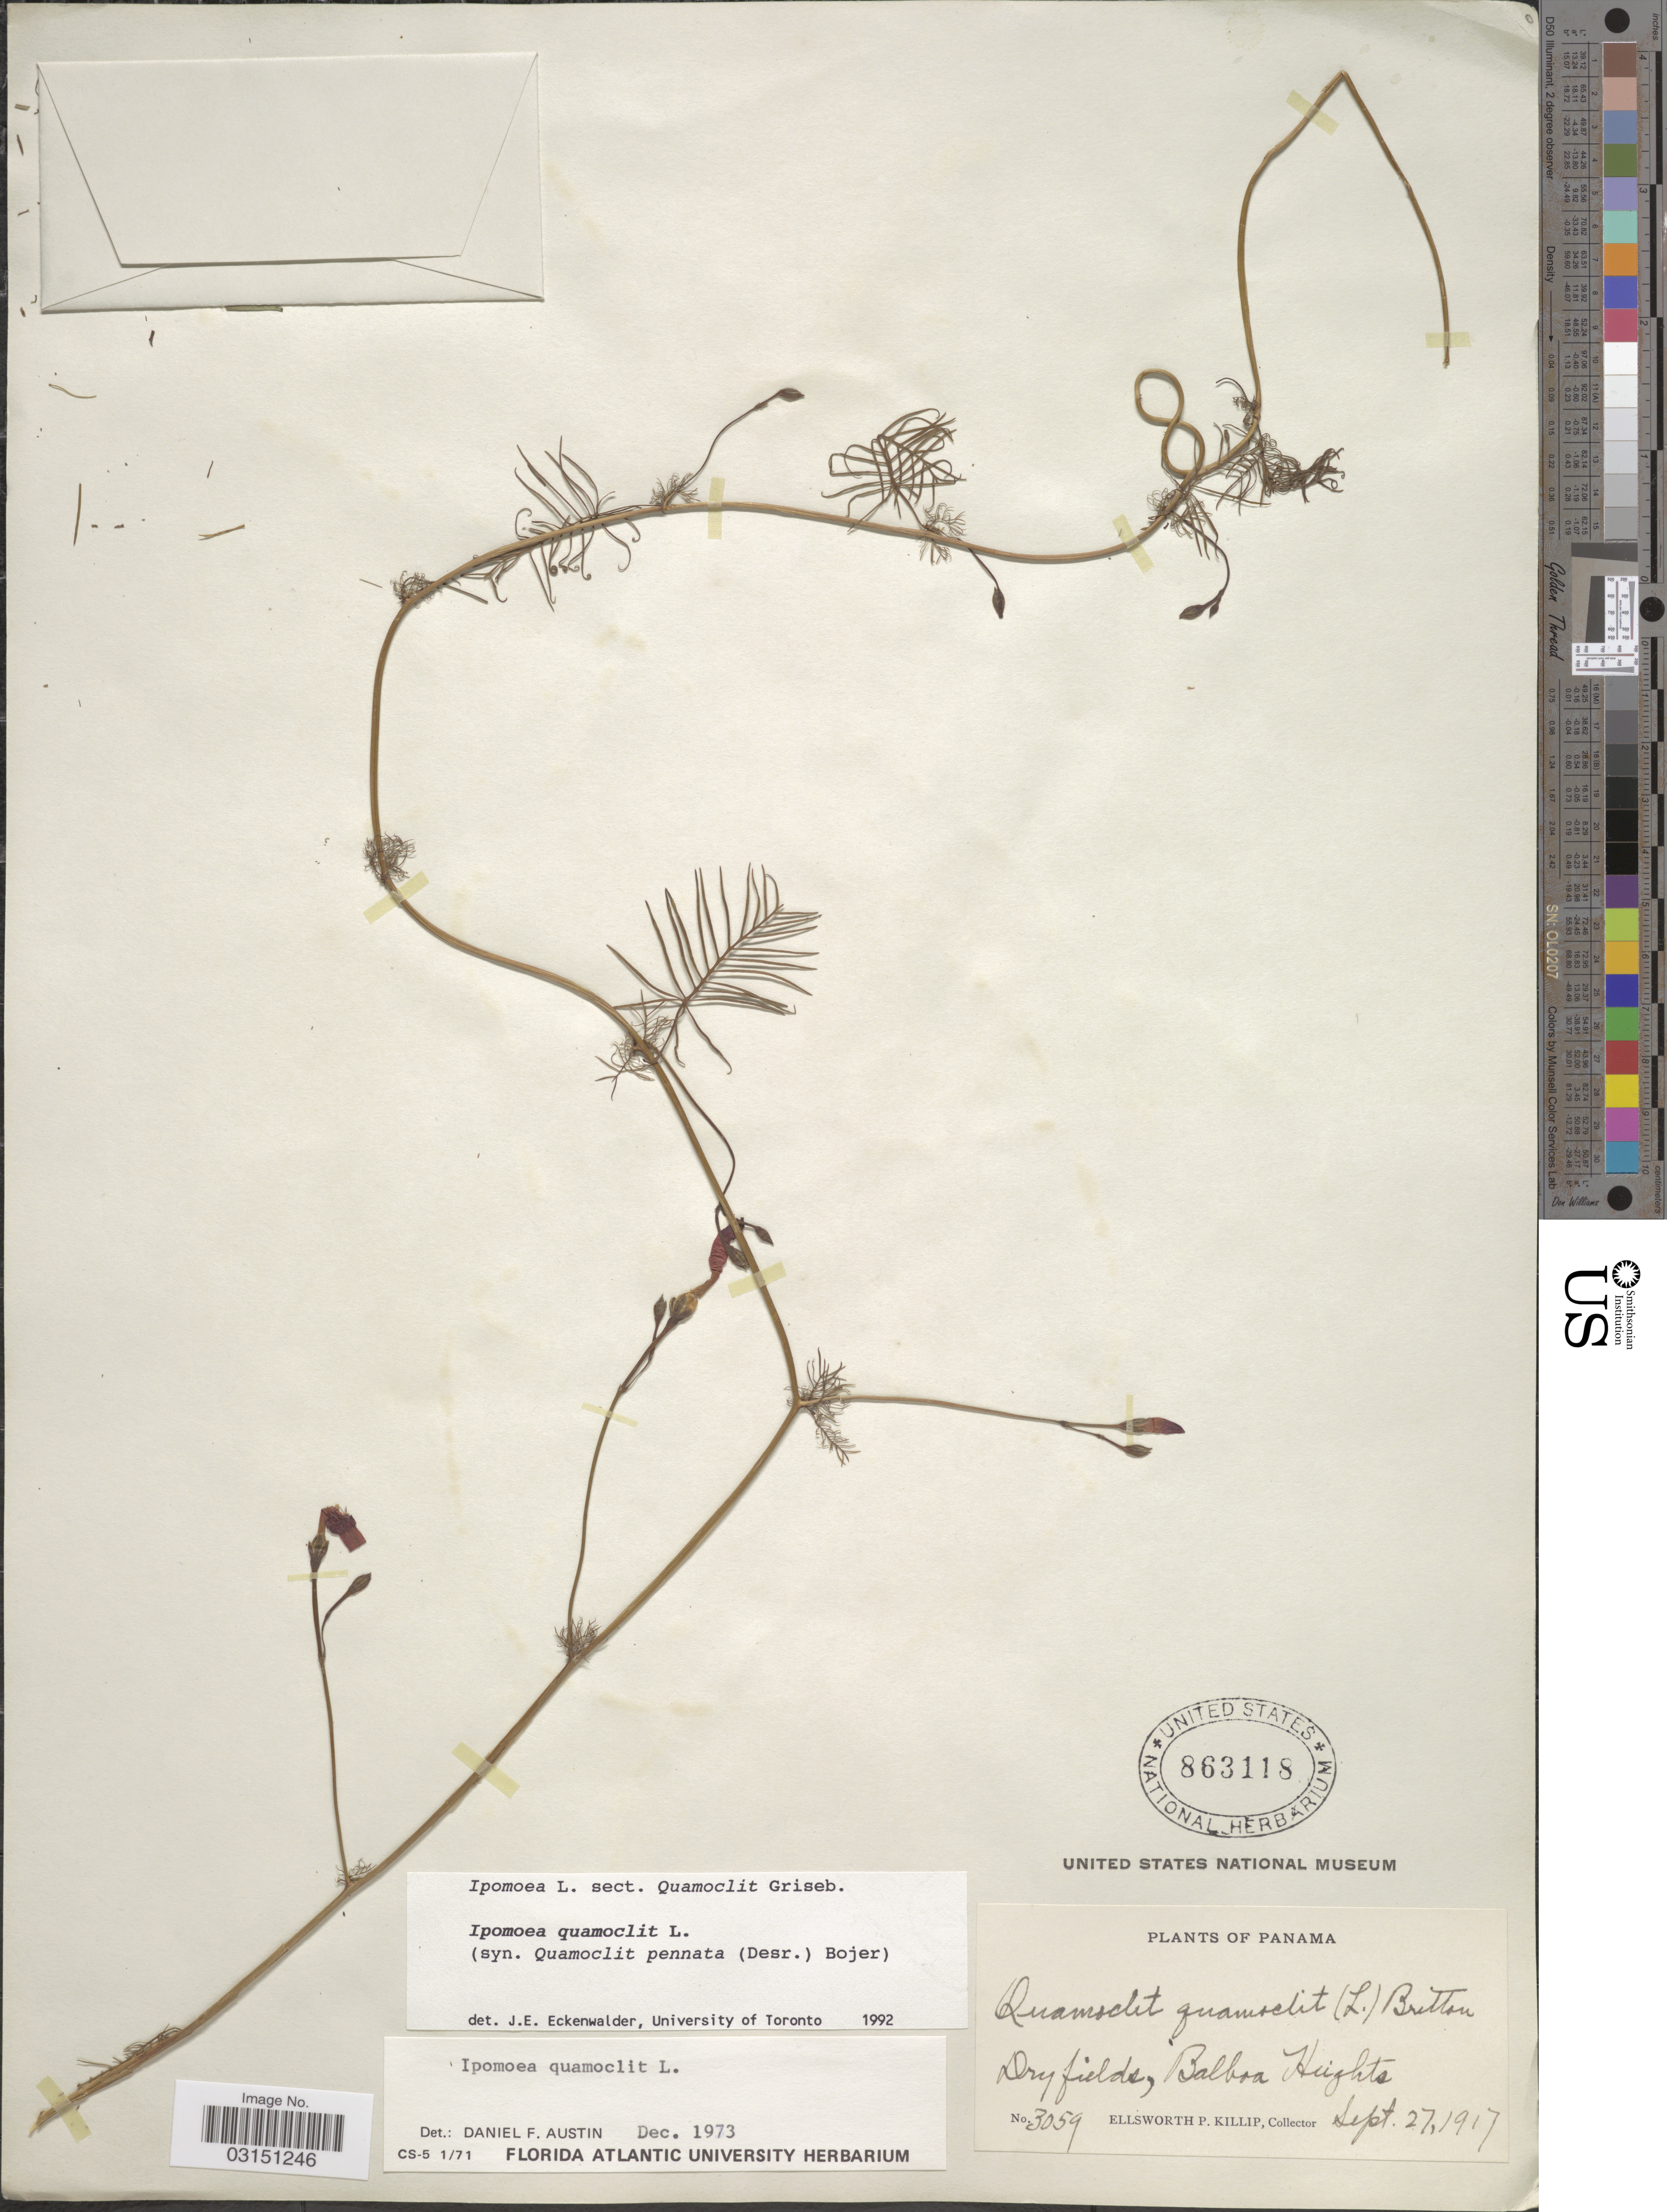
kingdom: Plantae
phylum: Tracheophyta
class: Magnoliopsida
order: Solanales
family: Convolvulaceae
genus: Ipomoea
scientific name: Ipomoea quamoclit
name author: L.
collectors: E. P. Killip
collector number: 3059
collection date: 1917-09-27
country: Panama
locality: Dry fields, Balboa Heights.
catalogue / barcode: US 863118